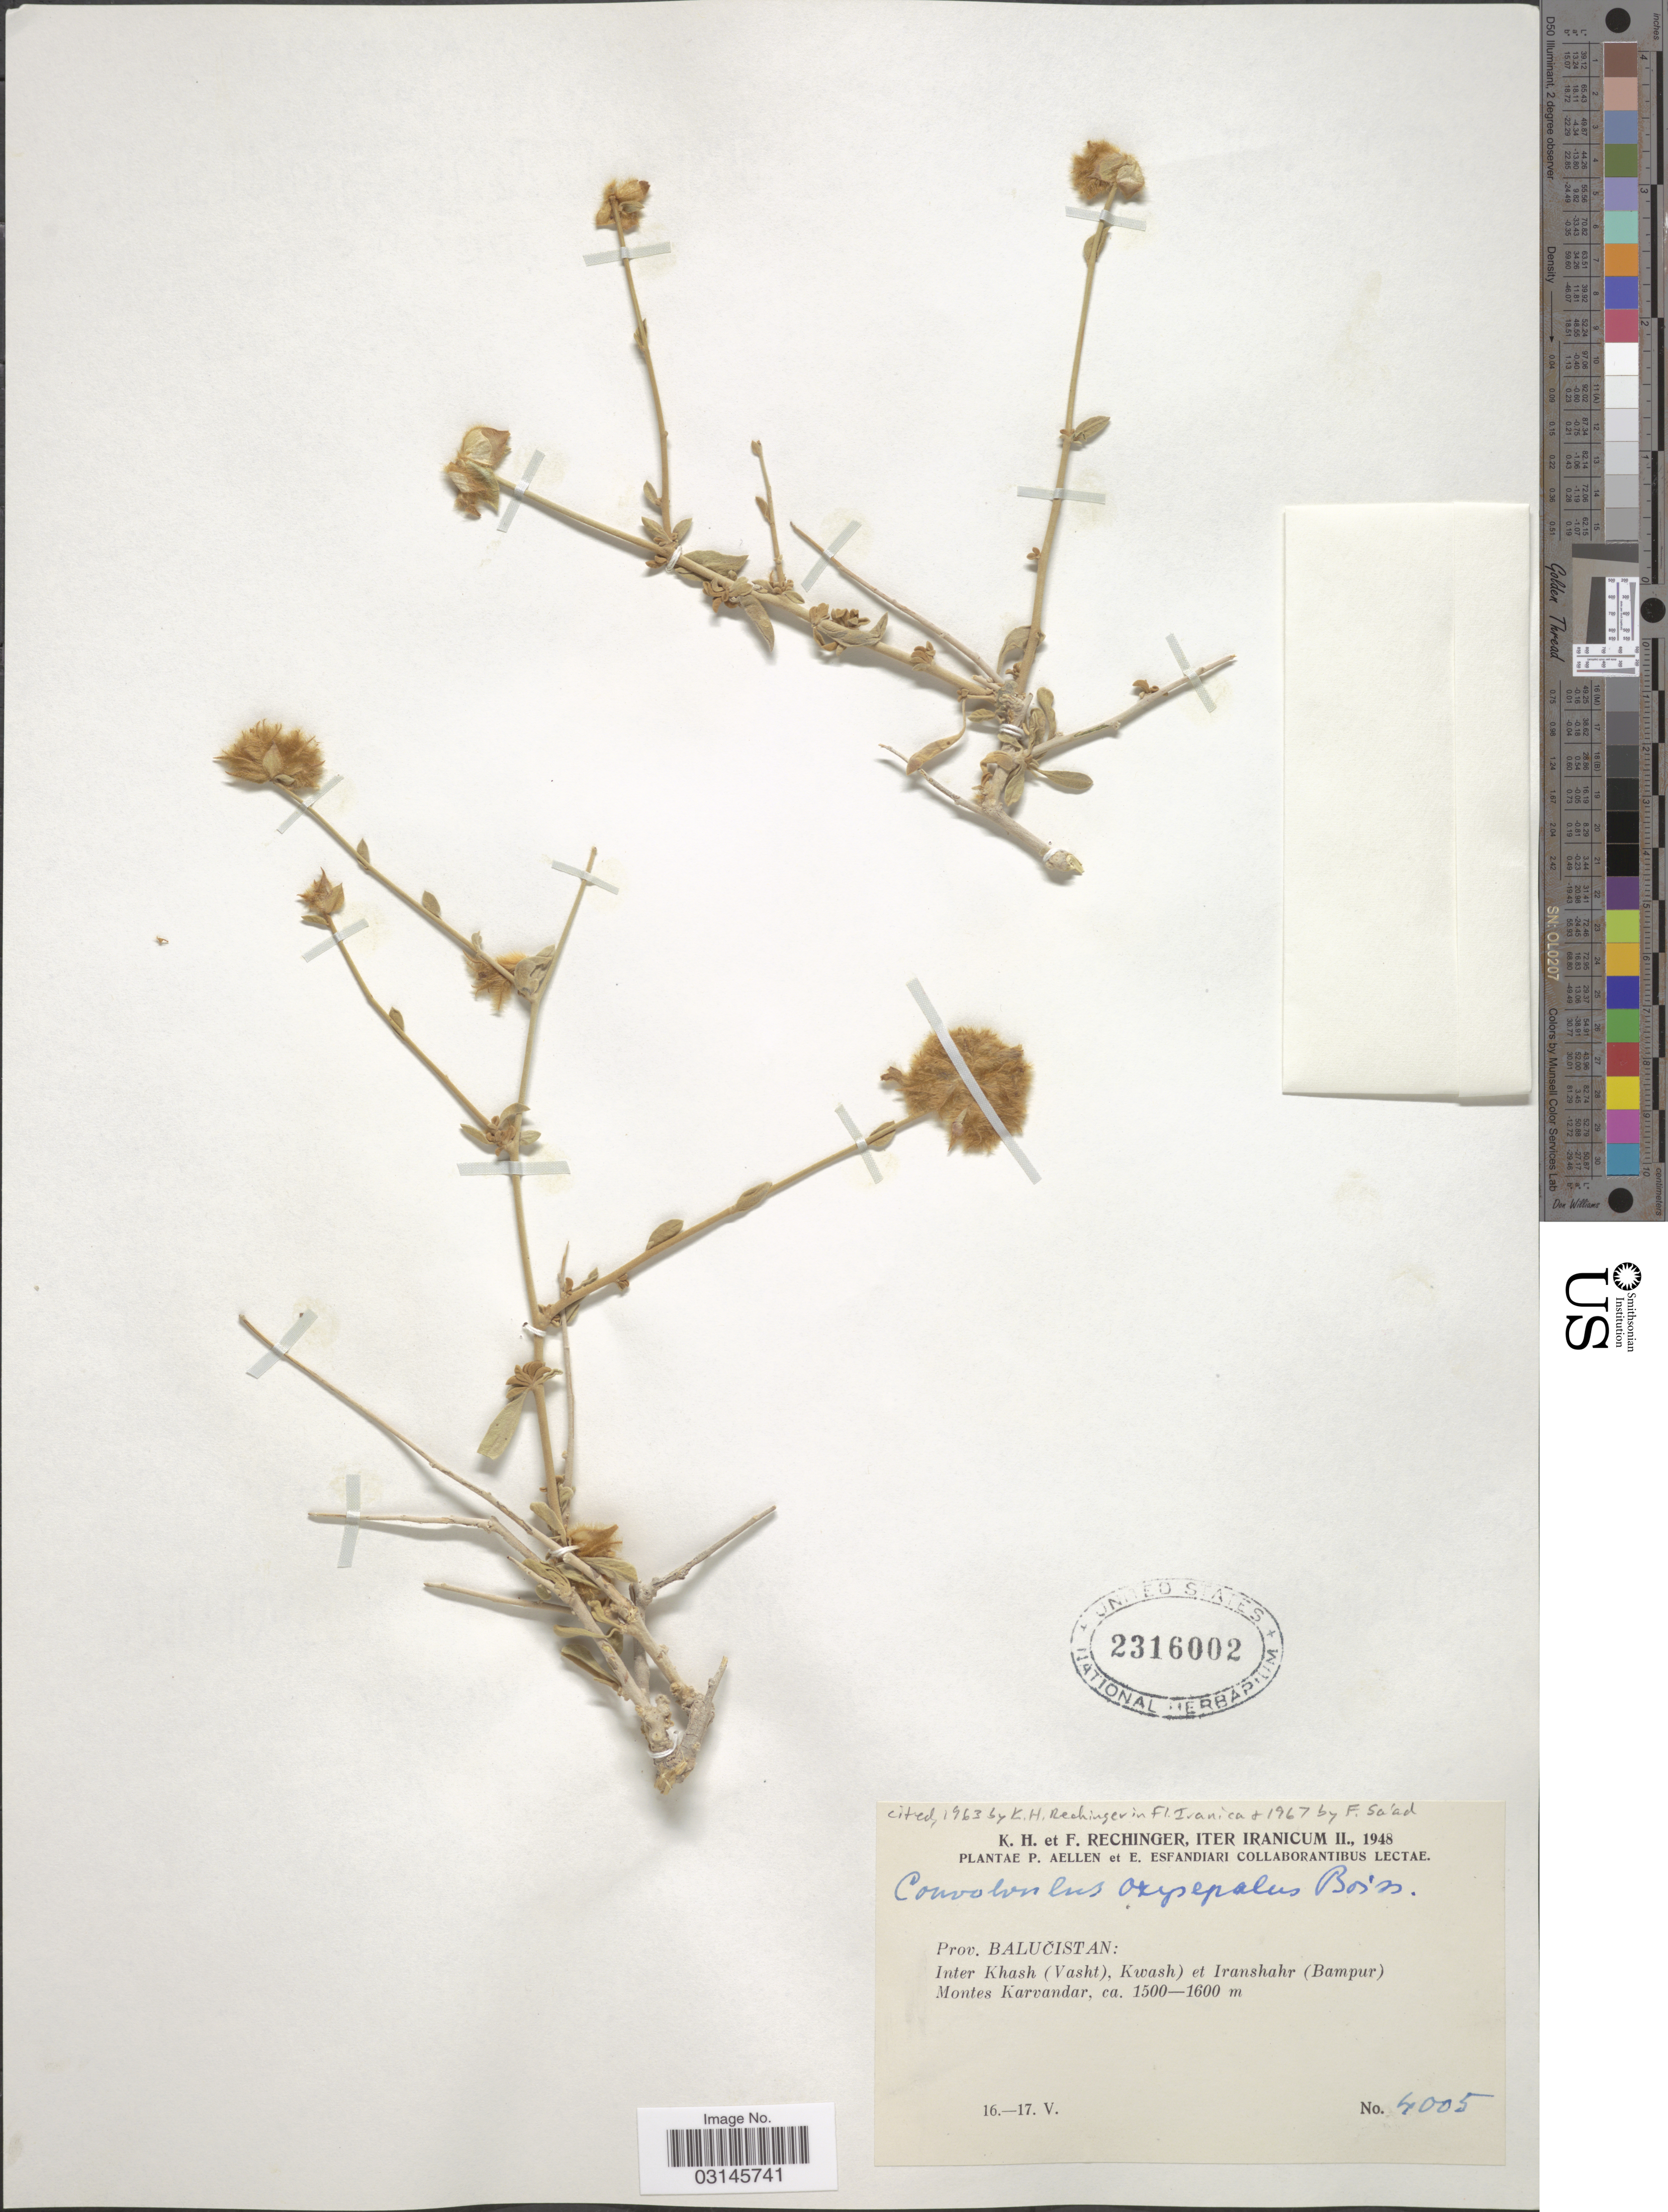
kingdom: Plantae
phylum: Tracheophyta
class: Magnoliopsida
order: Solanales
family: Convolvulaceae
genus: Convolvulus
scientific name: Convolvulus oxysepalus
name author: Boiss.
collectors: K. H. Rechinger, F. Rechinger, P. Aellen & E. Esfandiari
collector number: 4005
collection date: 1948-05-16/1948-05-17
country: Iran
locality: Prov. Balučistan: Inter Khash (Vasht), Kwash) et Iranshahr (Bampur). Montes Karvandar.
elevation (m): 1500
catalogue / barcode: US 2316002